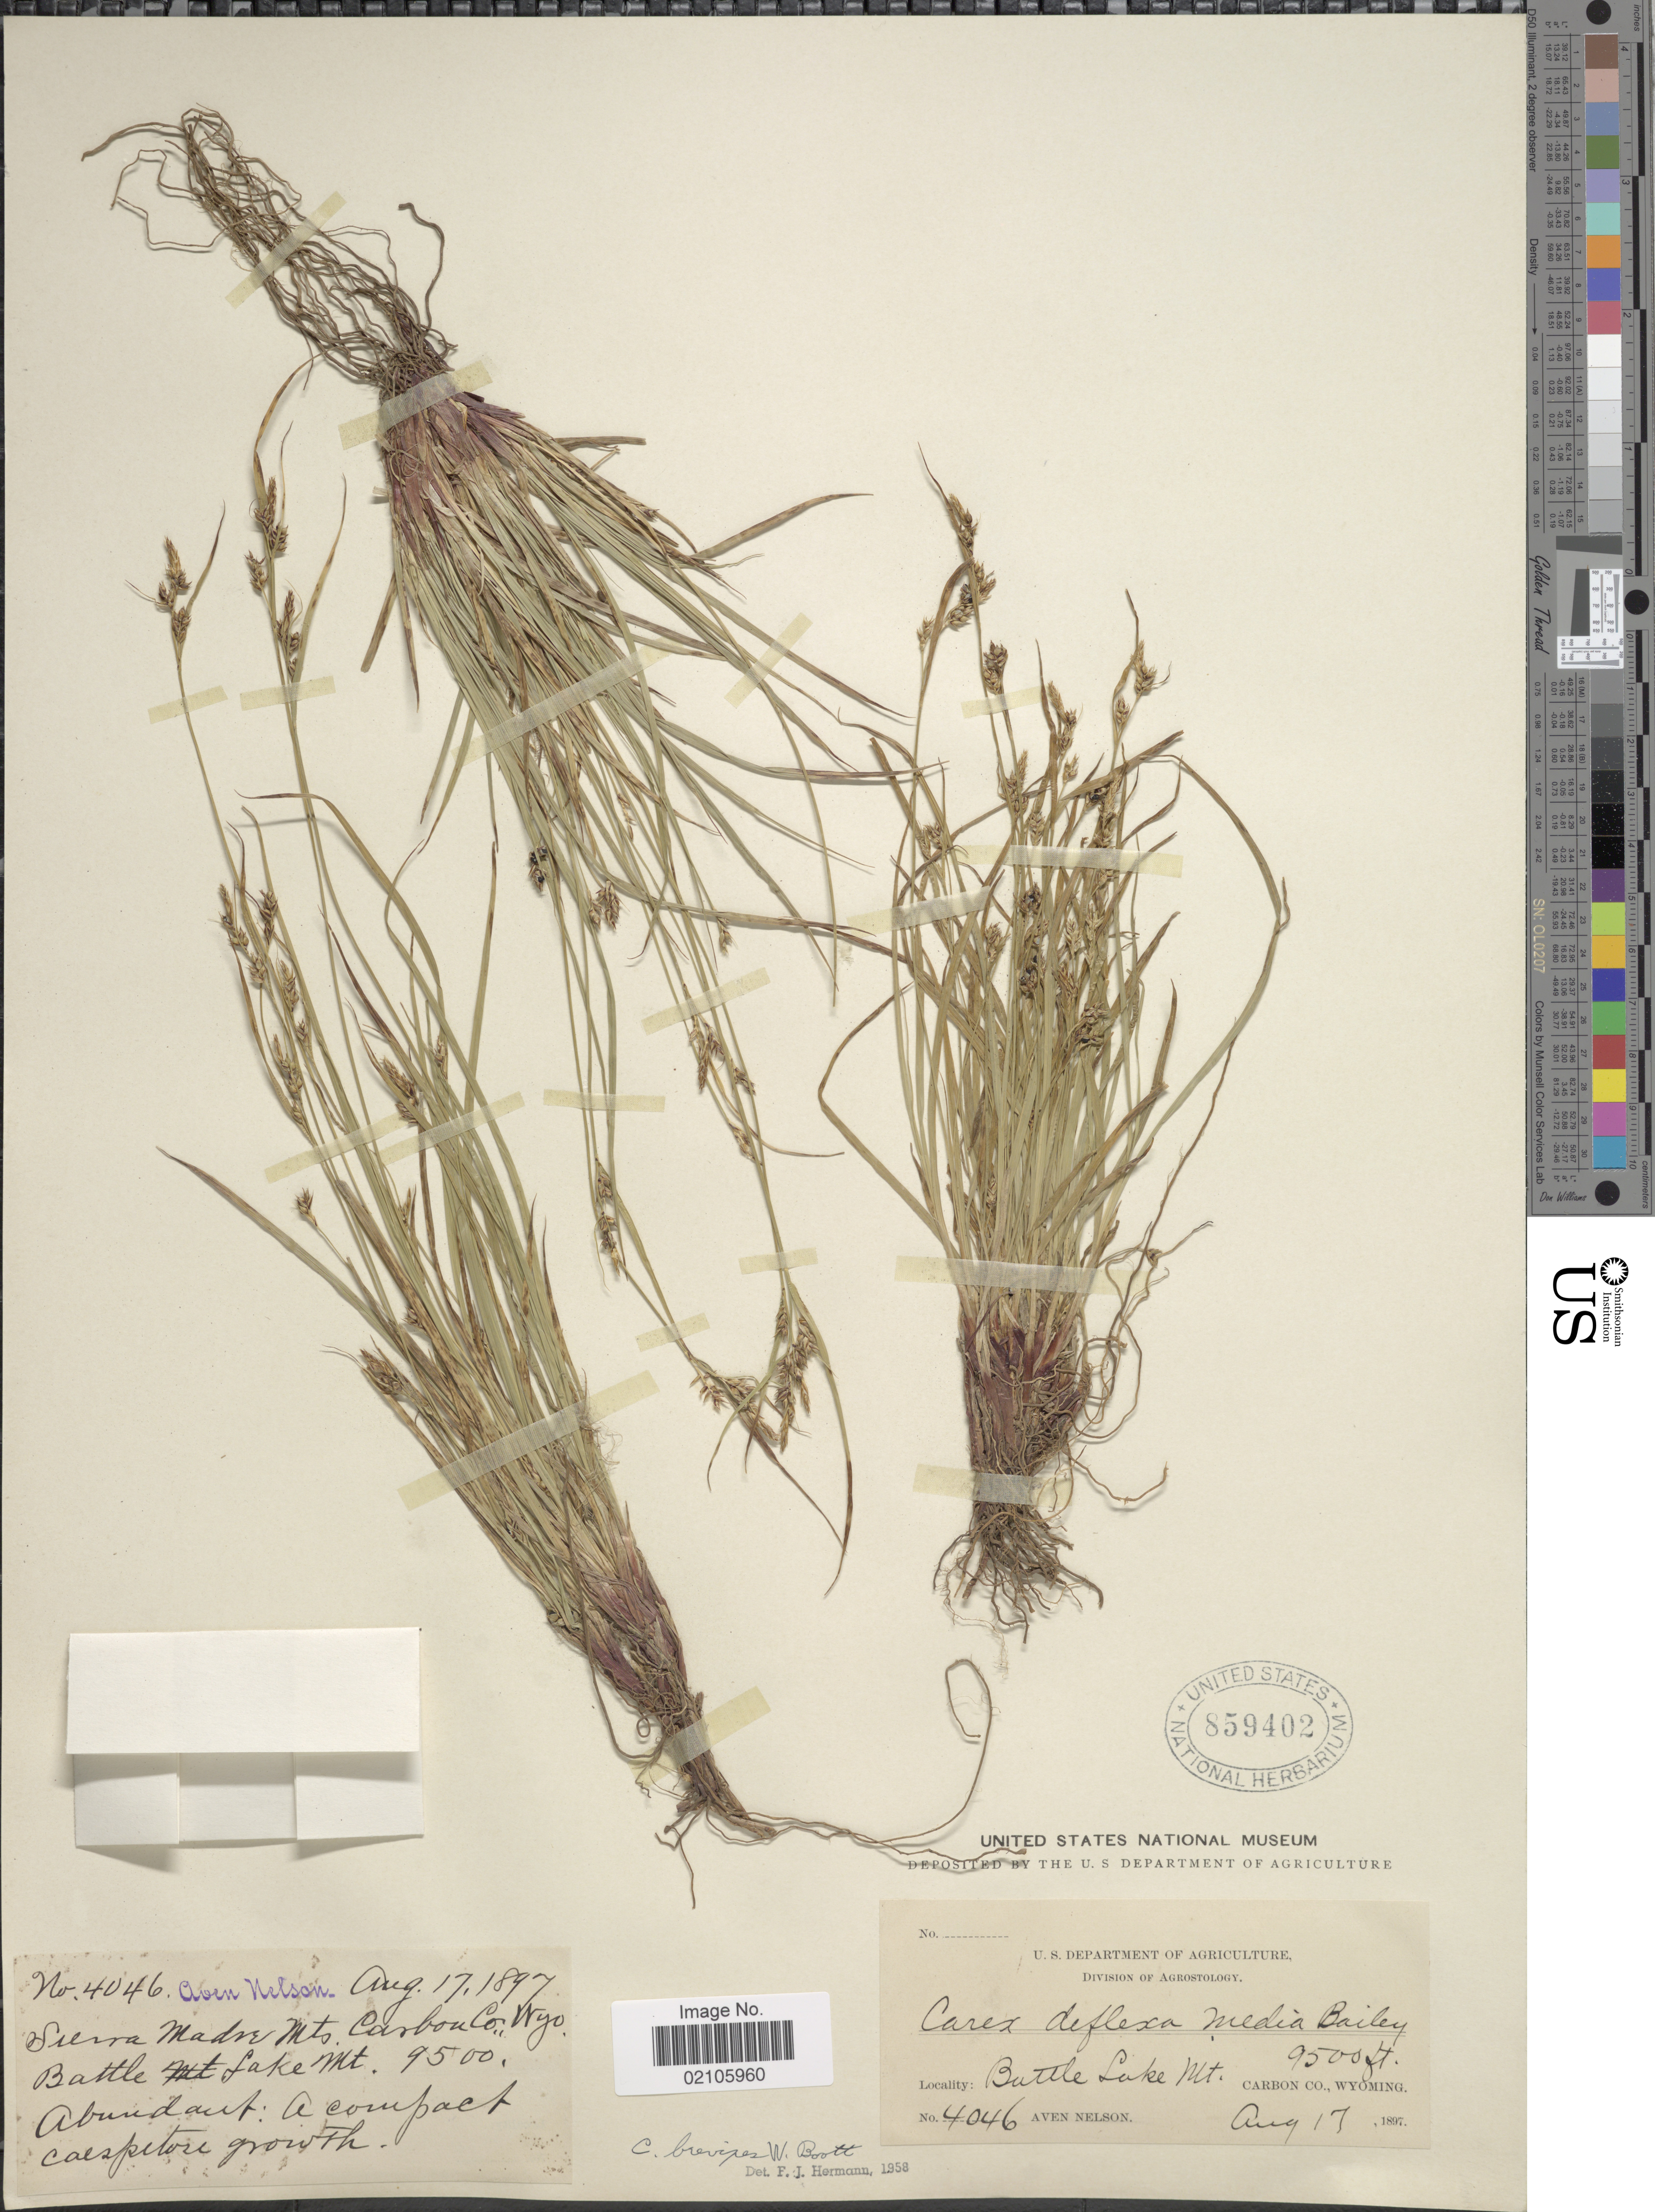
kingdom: Plantae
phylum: Tracheophyta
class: Liliopsida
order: Poales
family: Cyperaceae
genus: Carex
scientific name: Carex rossii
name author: Boott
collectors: A. Nelson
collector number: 4046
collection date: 1897-08-17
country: United States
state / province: Wyoming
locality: Sierra Madre Mts, Carbon Co., Battle Lake Mt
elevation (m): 2896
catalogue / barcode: US 859402